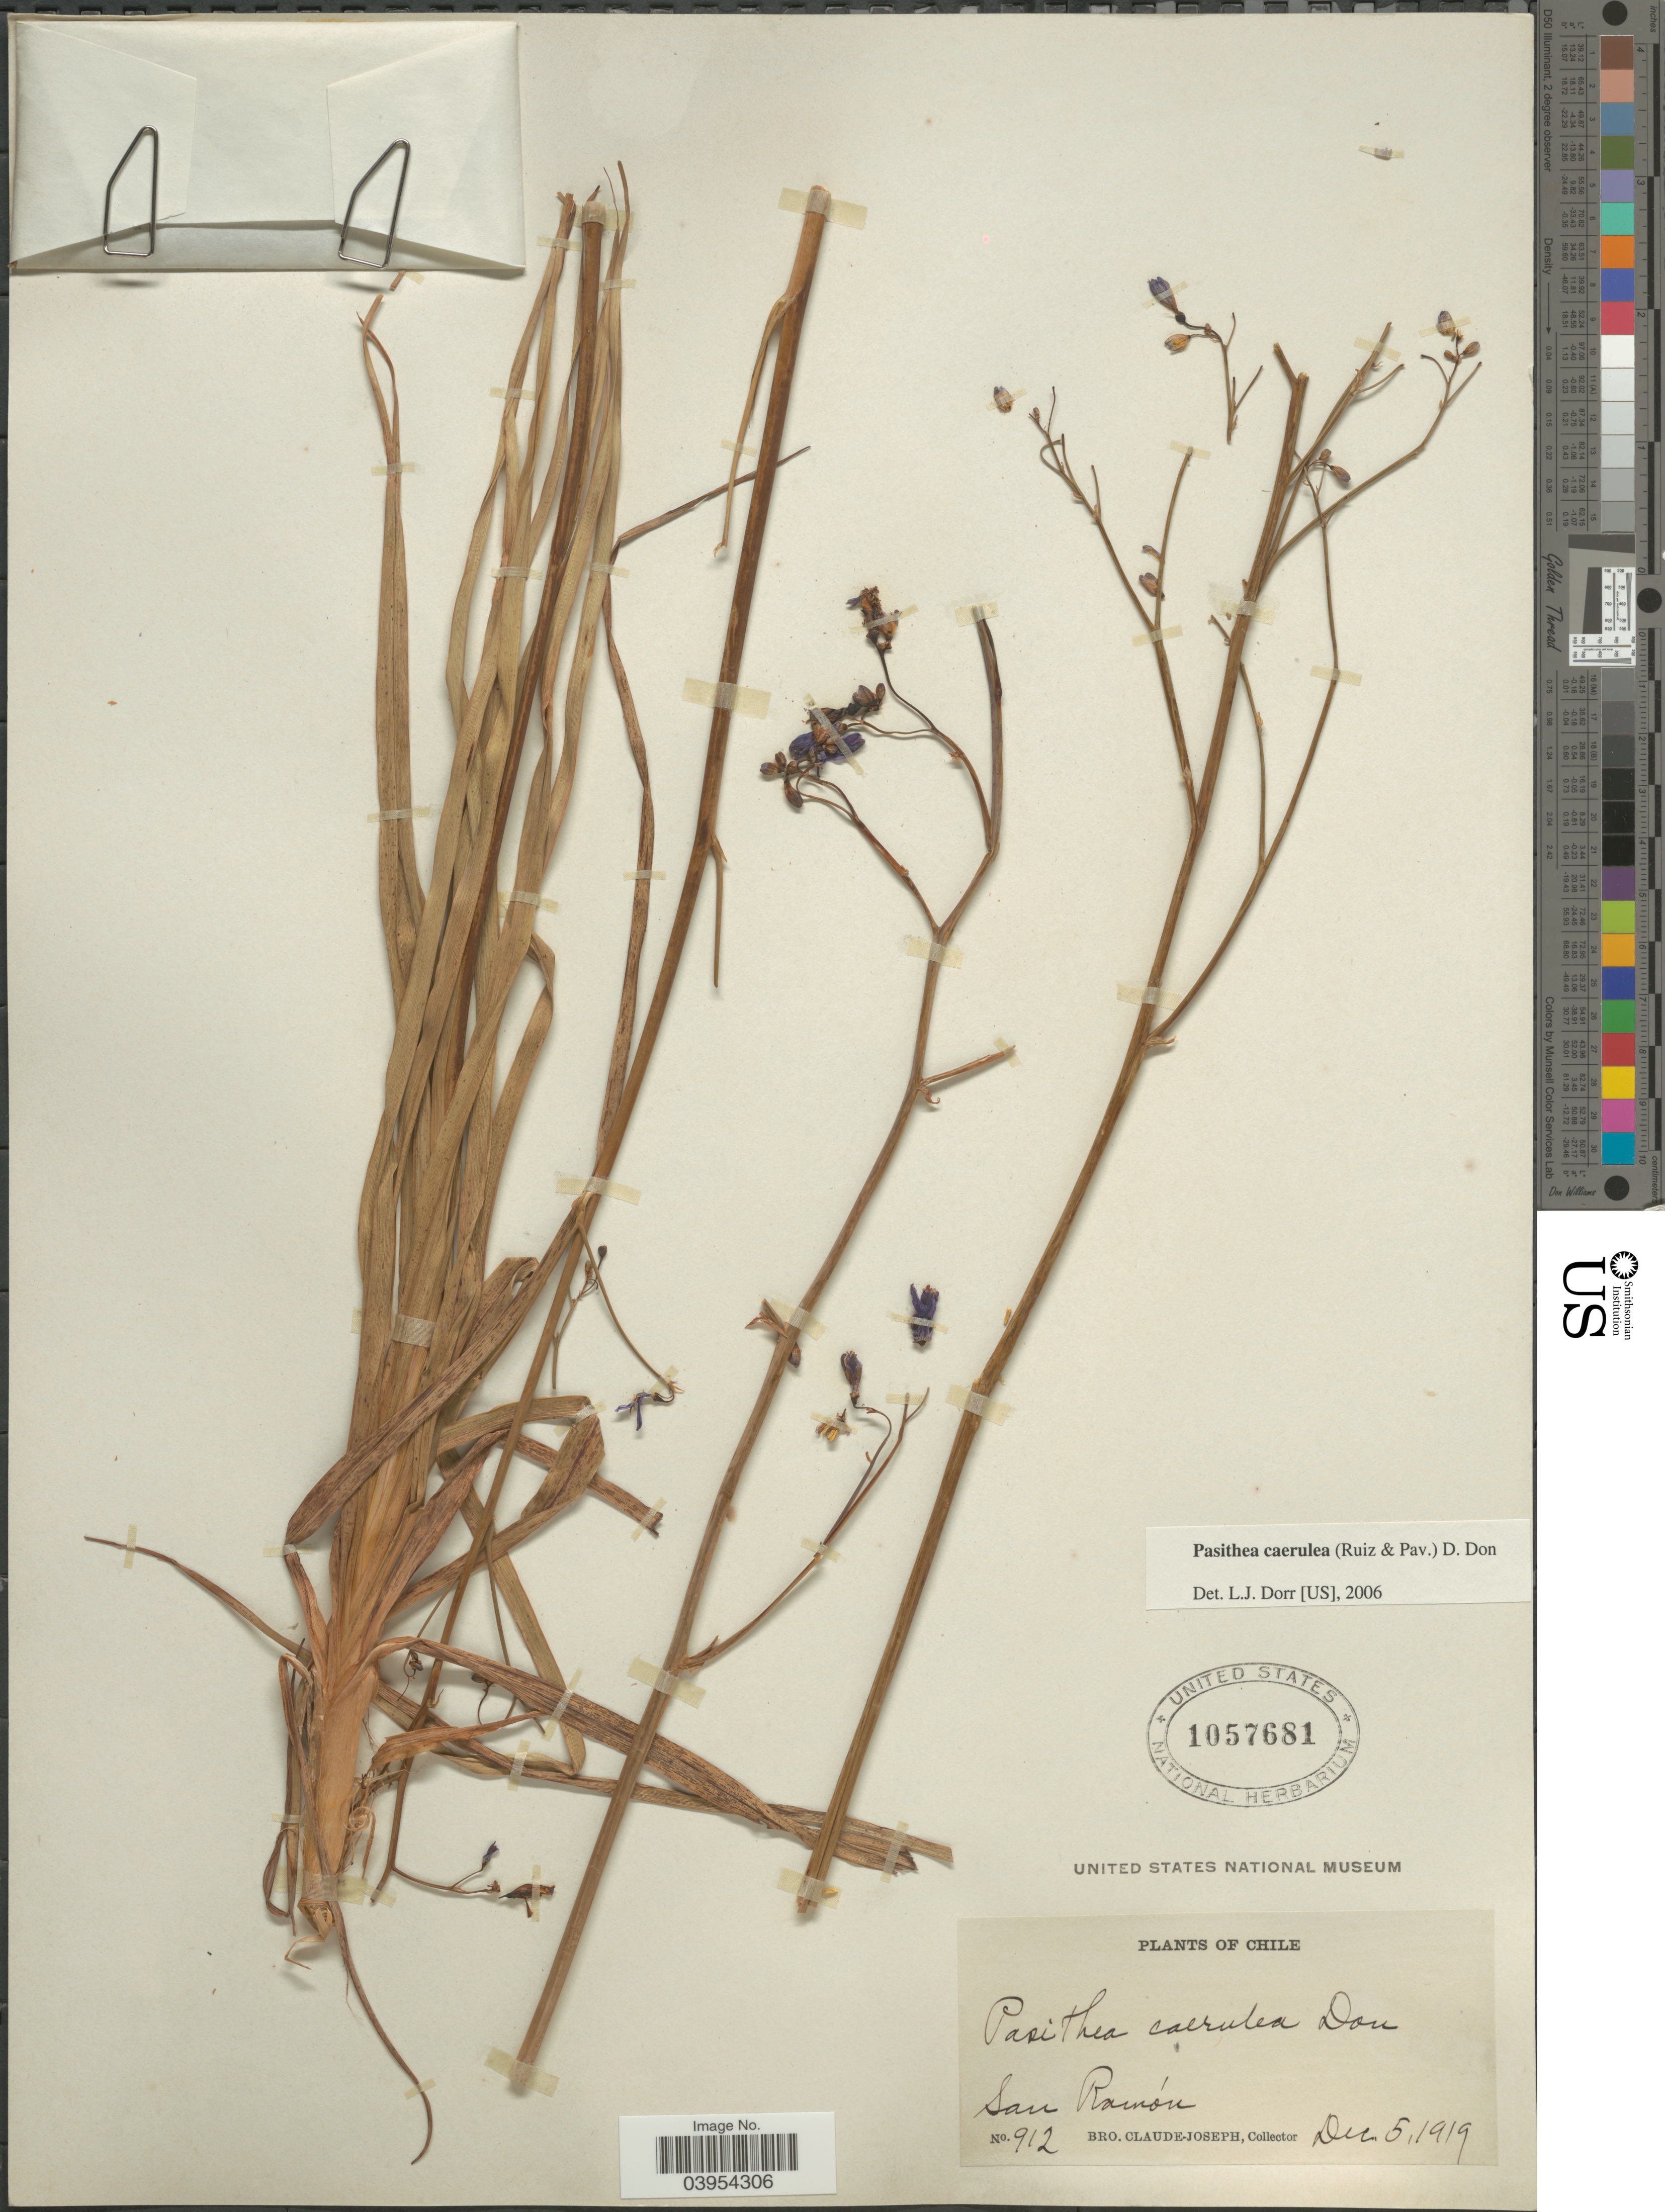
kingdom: Plantae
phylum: Tracheophyta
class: Liliopsida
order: Asparagales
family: Asphodelaceae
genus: Pasithea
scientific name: Pasithea caerulea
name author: (Ruiz & Pav.) D. Don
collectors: Bro. Claude-Joseph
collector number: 912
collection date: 1919-12-05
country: Chile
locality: San Ramón.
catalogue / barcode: US 1057681